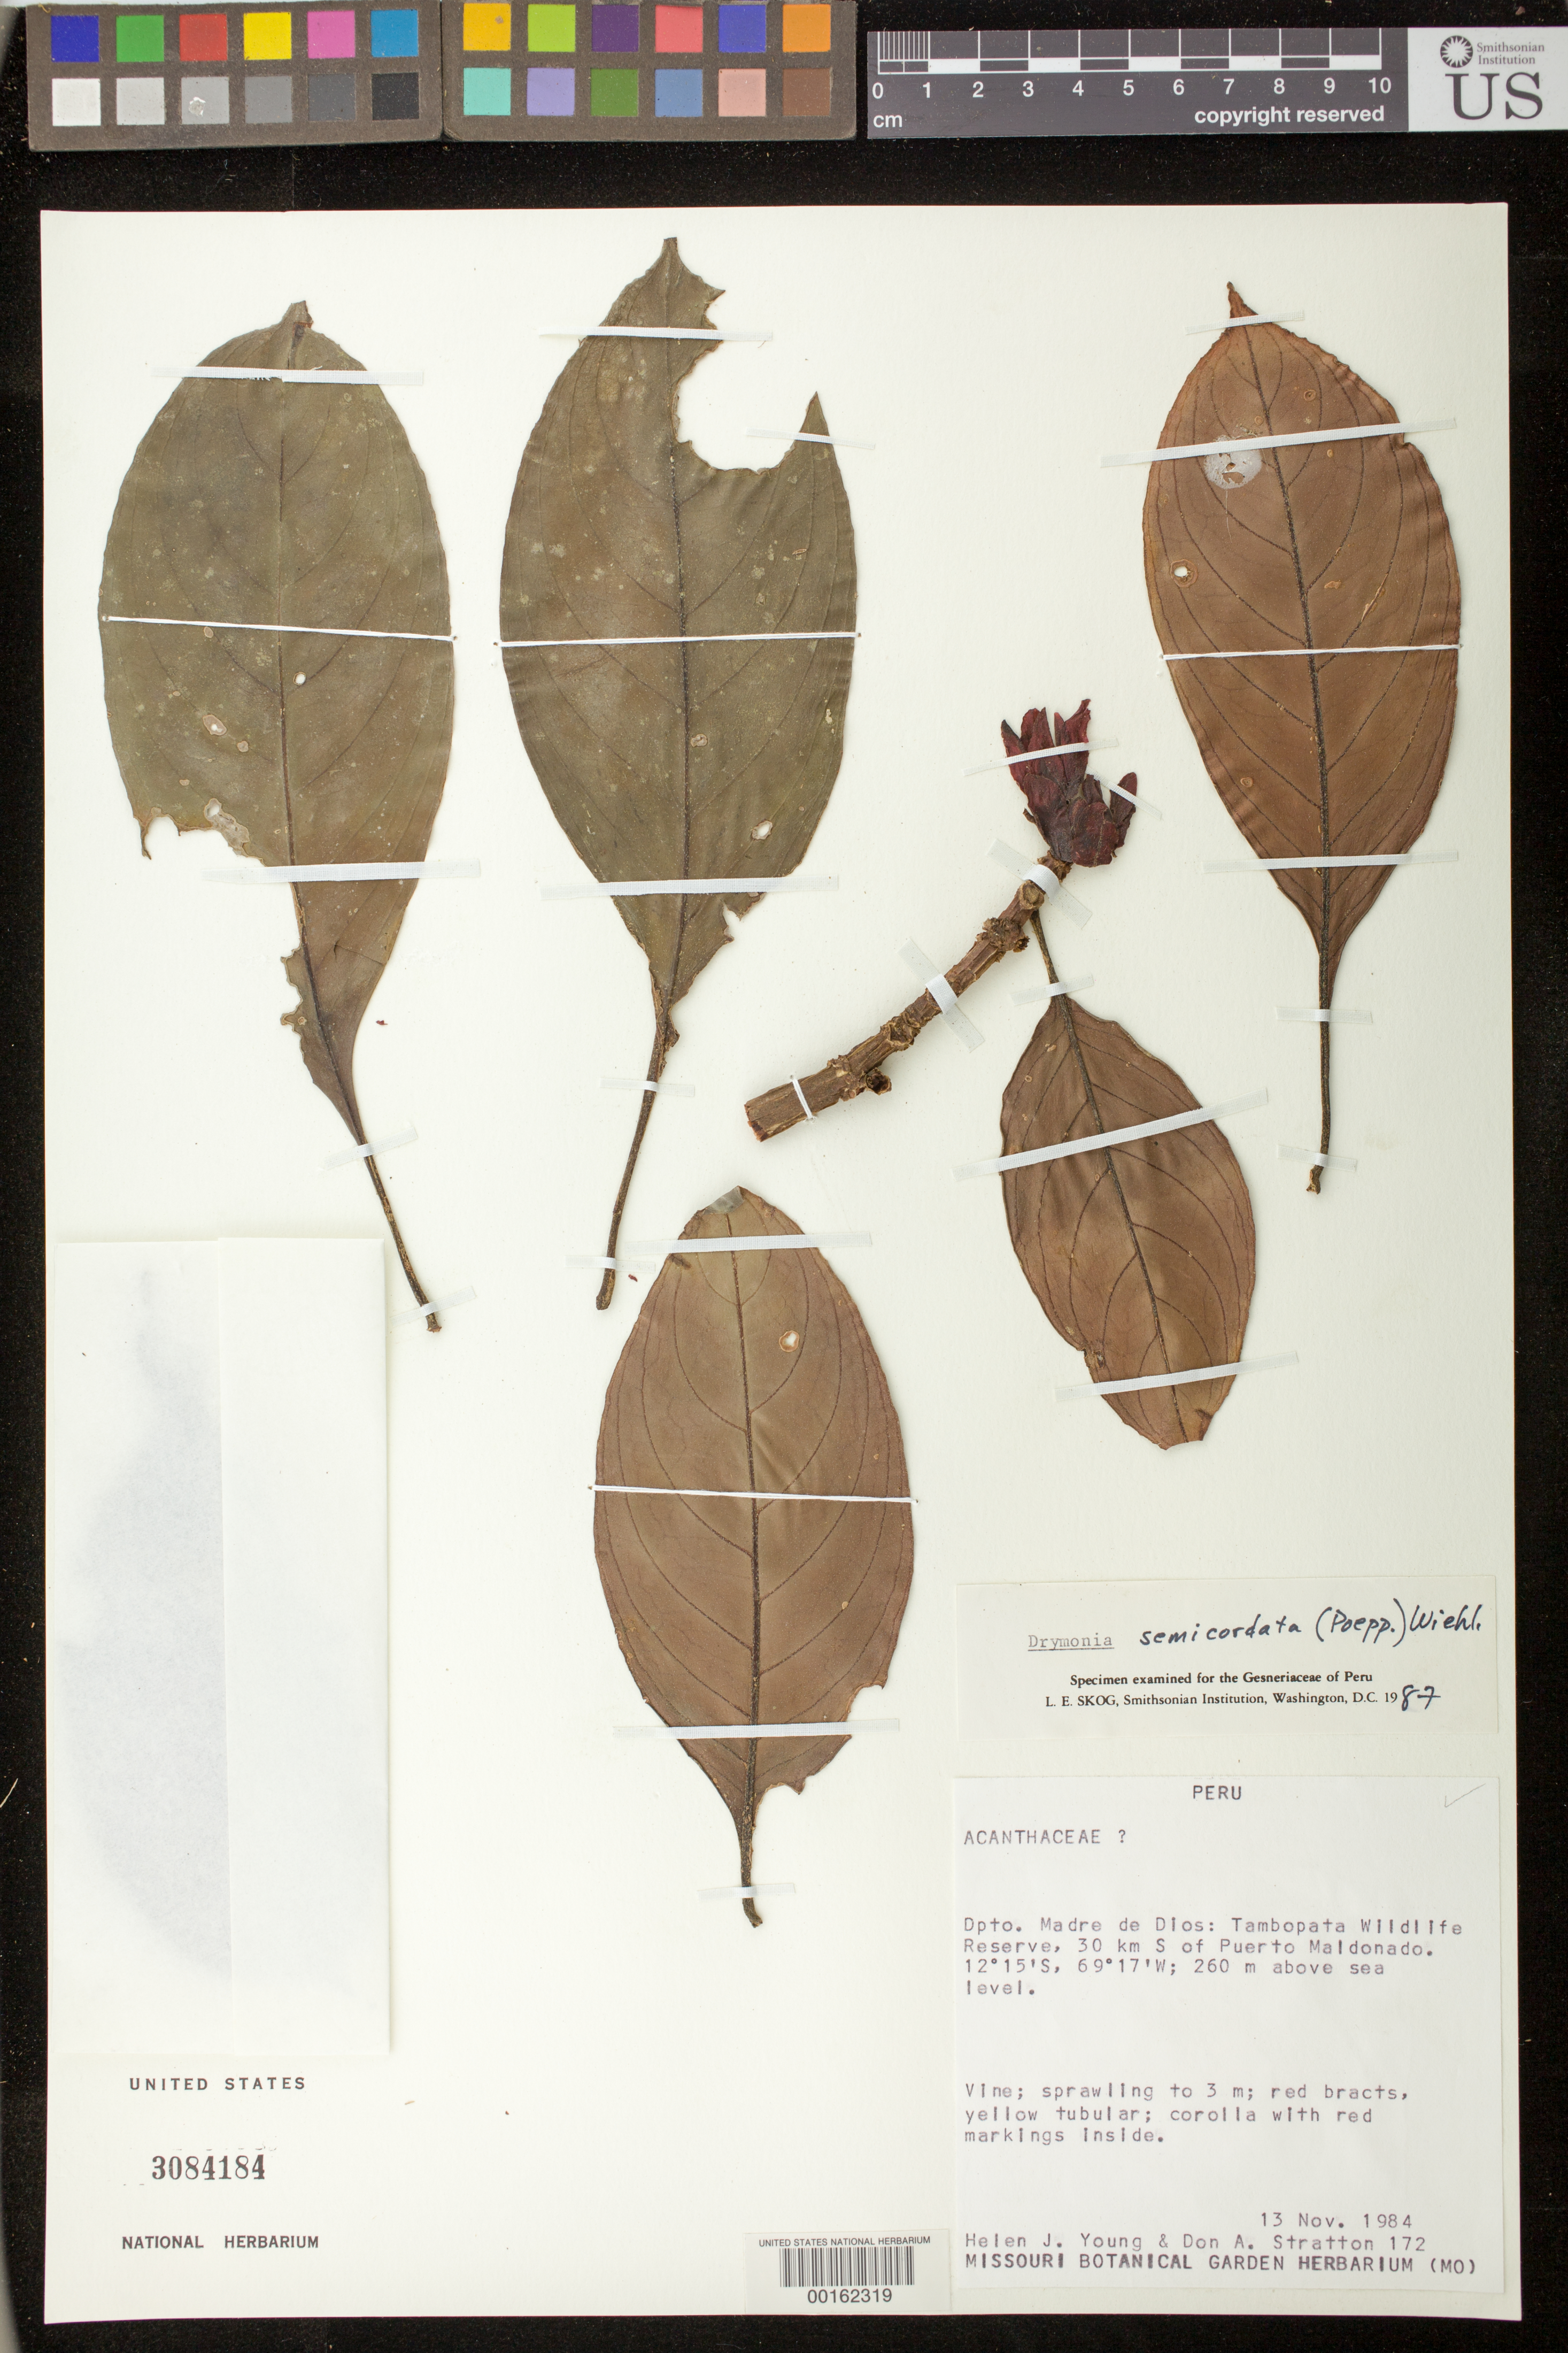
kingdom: Plantae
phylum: Tracheophyta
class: Magnoliopsida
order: Lamiales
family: Gesneriaceae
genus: Drymonia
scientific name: Drymonia semicordata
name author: (Poepp.) Wiehler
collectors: H. Young & D. Stratton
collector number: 172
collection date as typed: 13 Nov 1984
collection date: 1984-11-13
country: Peru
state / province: Madre de Dios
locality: Tambopata Wildlife Reserve, 30 km S of Puerto Maldonado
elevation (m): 260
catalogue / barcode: US 3084184